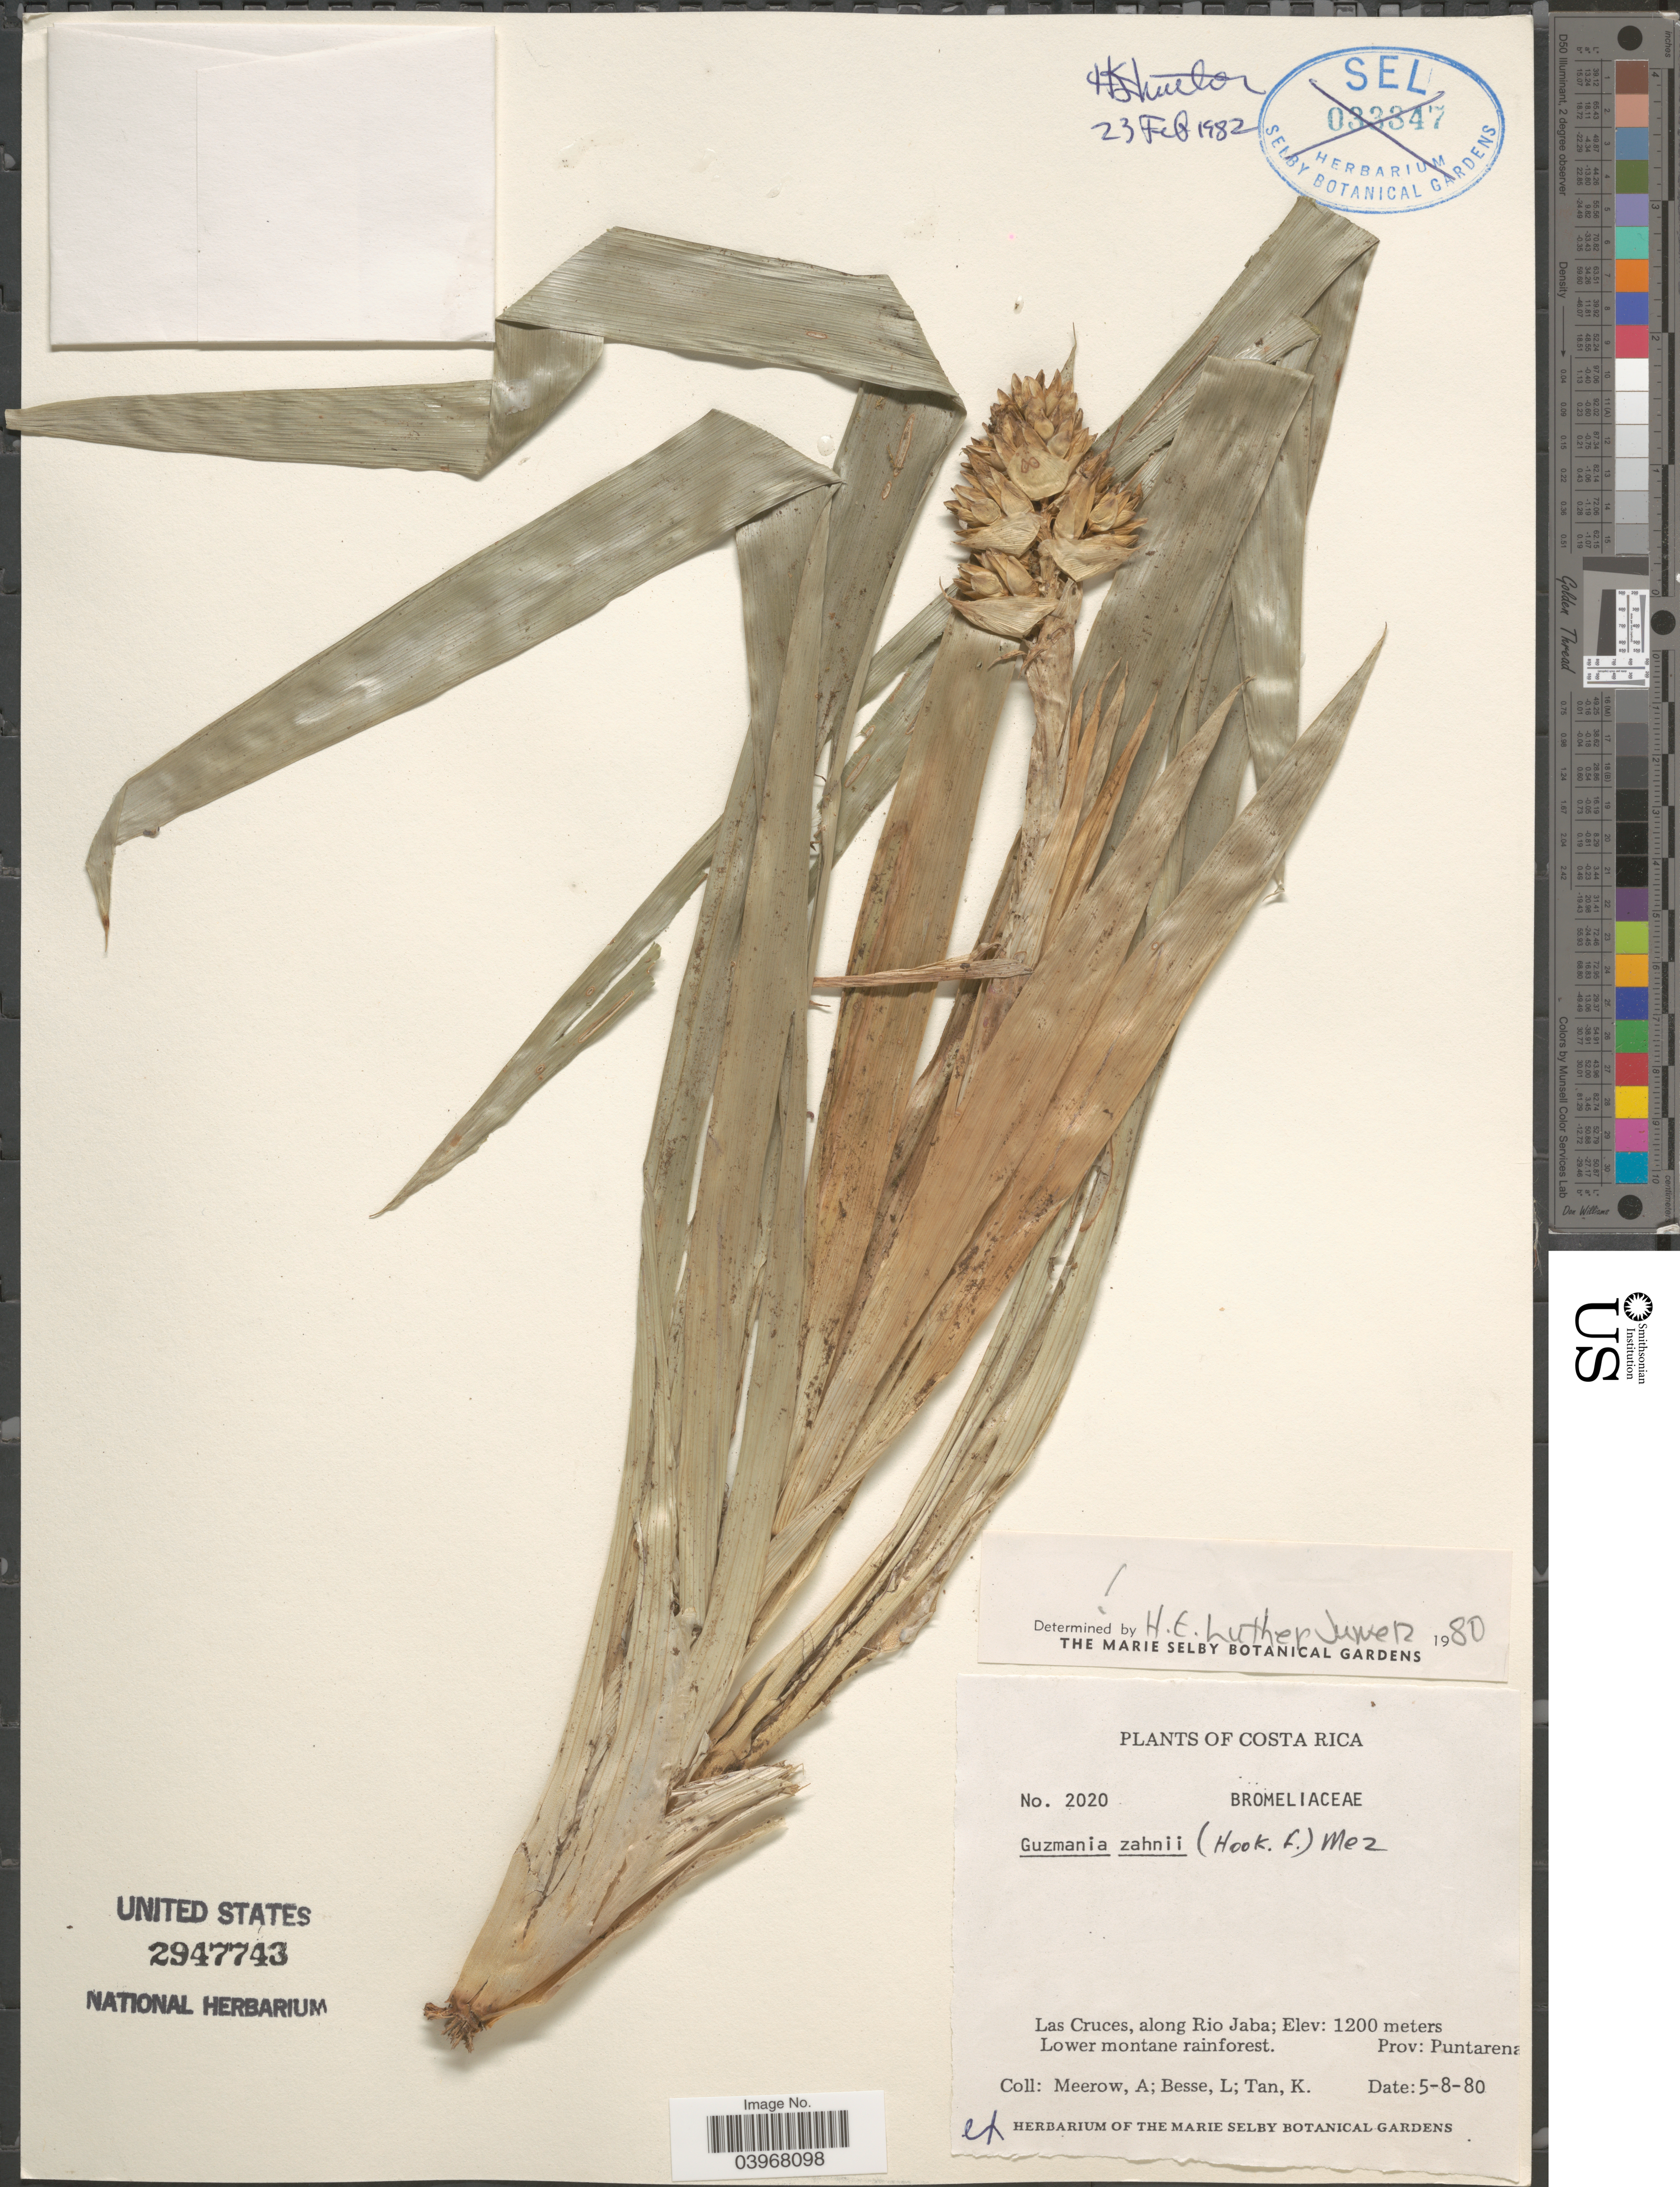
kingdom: Plantae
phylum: Tracheophyta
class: Liliopsida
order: Poales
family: Bromeliaceae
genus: Guzmania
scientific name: Guzmania zahnii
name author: (Hook. f.) Mez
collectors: A. Meerow, L. Besse & K. Tan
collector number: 2020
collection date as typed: Transcribed d/m/y: 8/5/80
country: Costa Rica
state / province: Puntarenas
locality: Las Cruces, along Rio Jaba.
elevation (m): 1200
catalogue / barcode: US 2947743